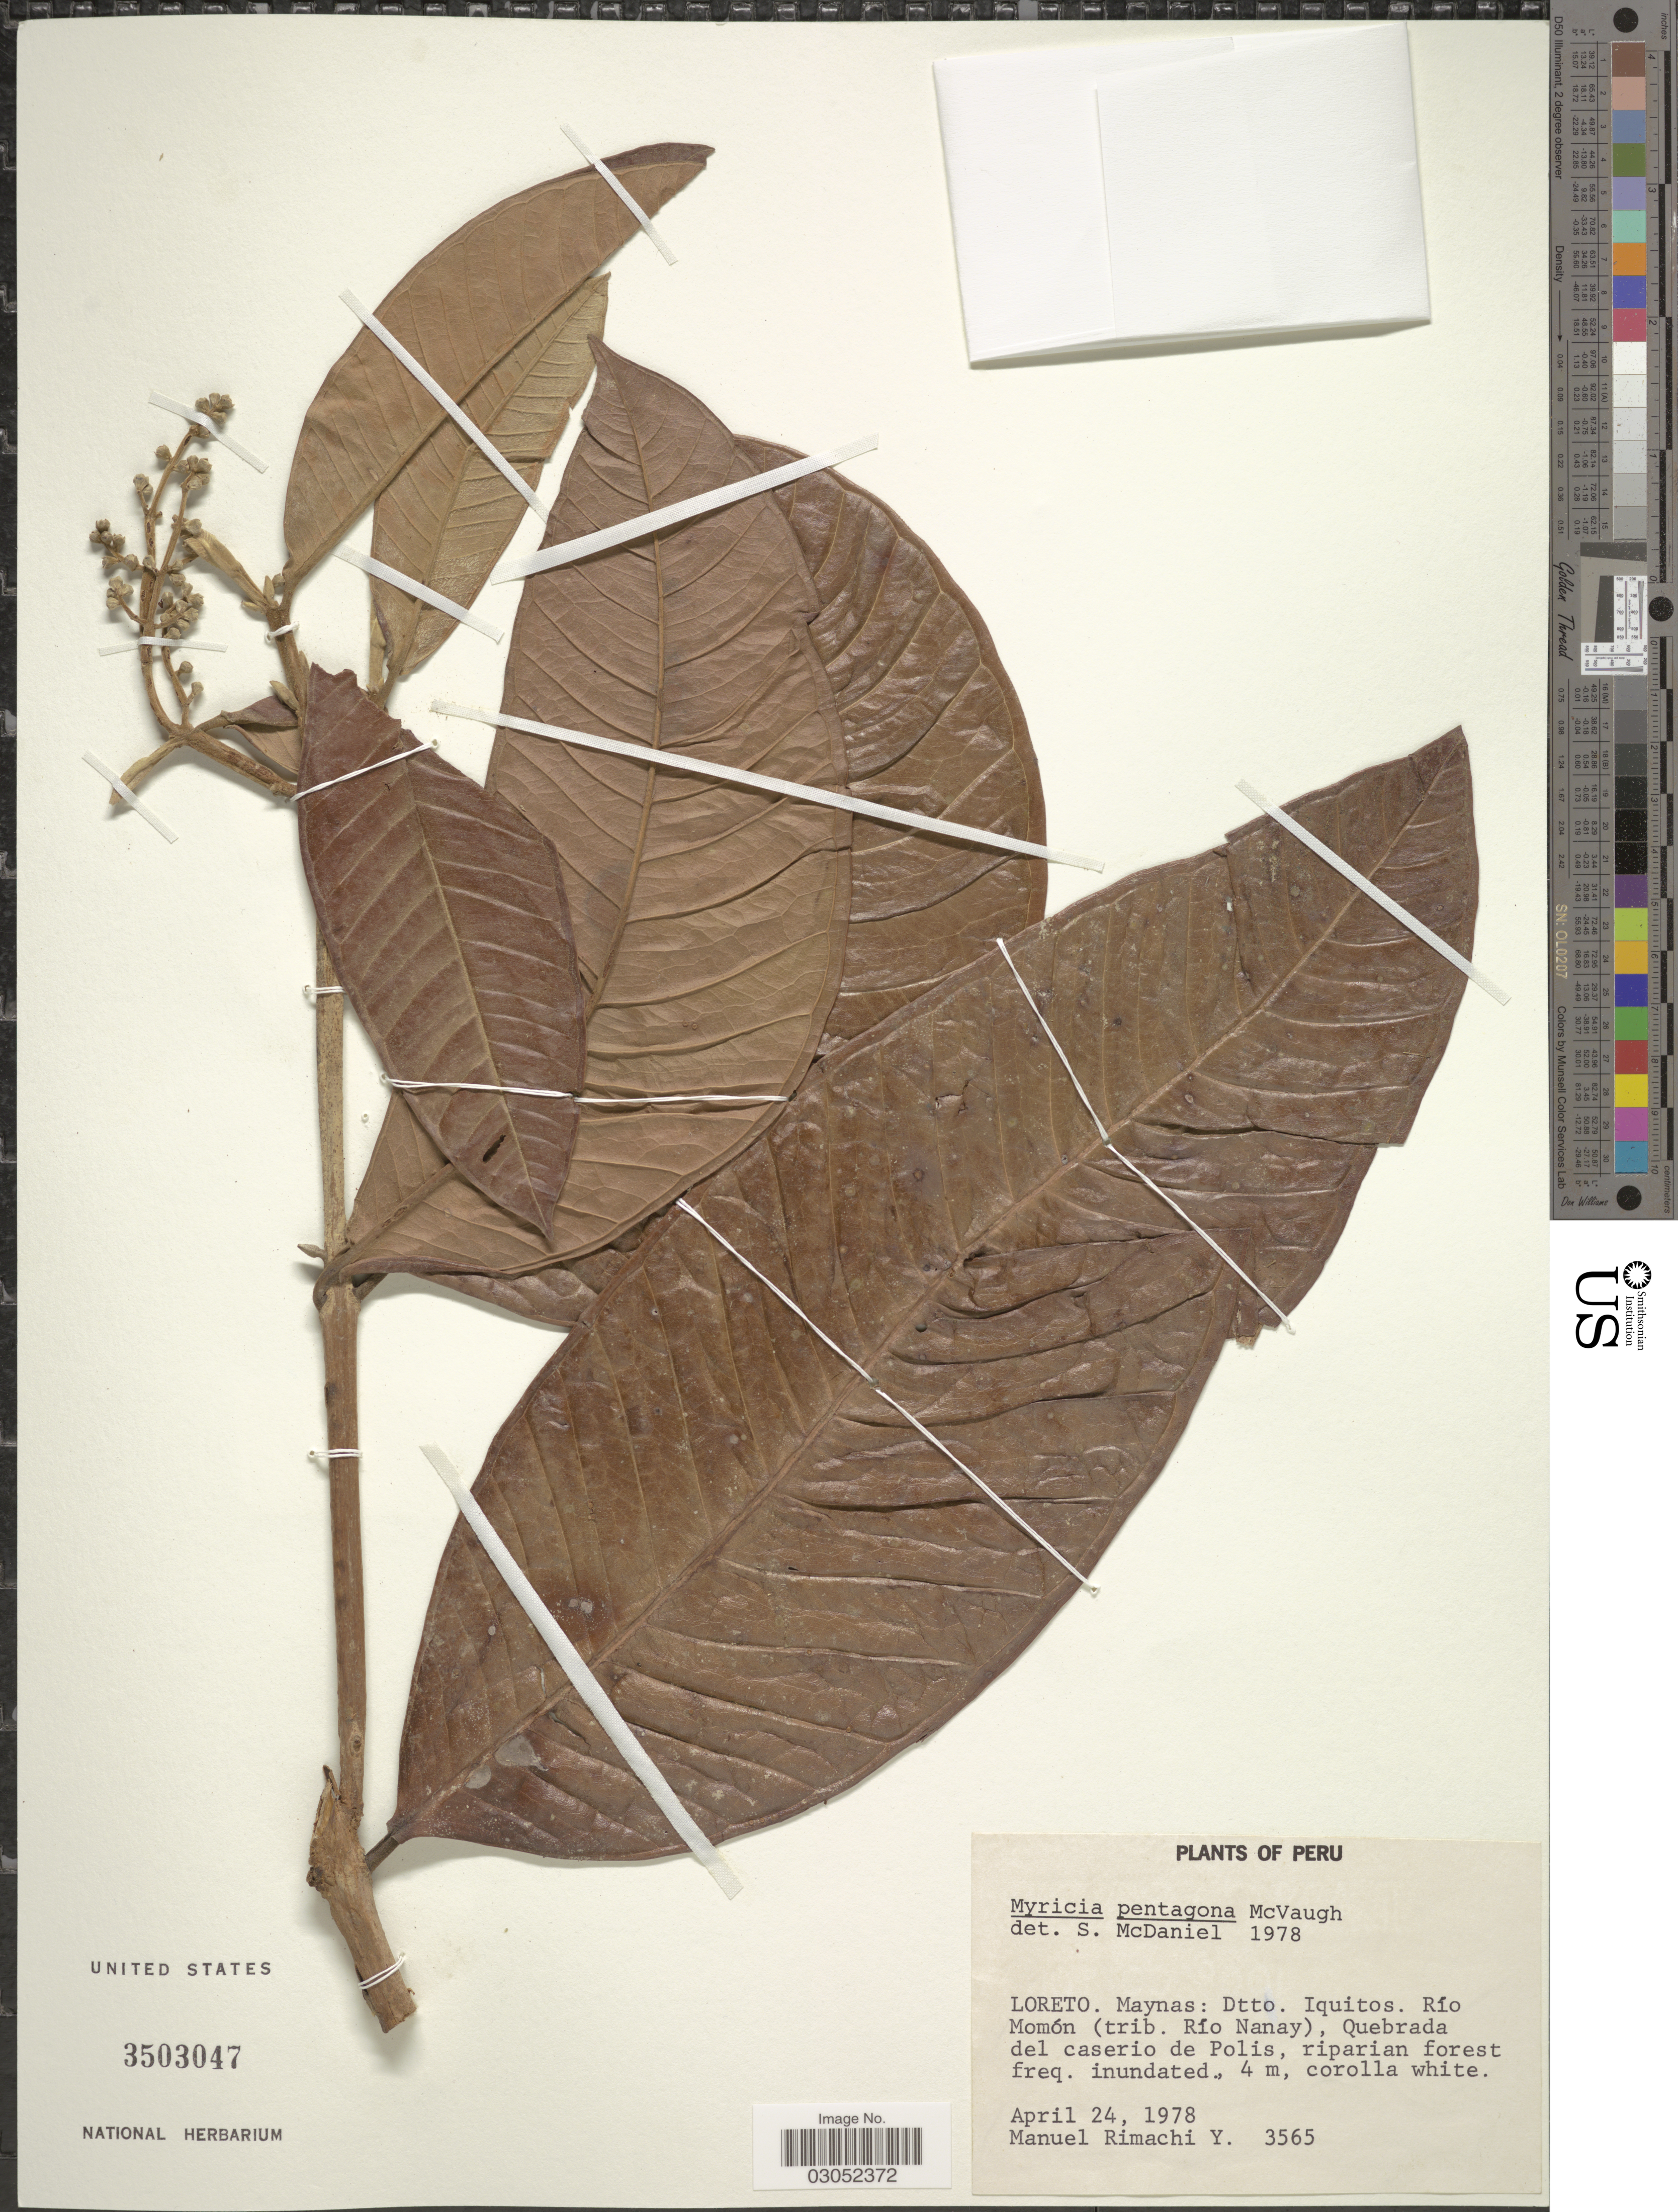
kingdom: Plantae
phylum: Tracheophyta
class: Magnoliopsida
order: Myrtales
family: Myrtaceae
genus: Myrcia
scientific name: Myrcia pentagona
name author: McVaugh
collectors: M. Rimachi Y.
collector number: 3565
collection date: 1978-04-24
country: Peru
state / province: Loreto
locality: Maynas: Dtto. Iquitos. Río Momón (trib. Río Nanay), Quebrada del caserio de Polis, riparian forest.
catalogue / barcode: US 3503047